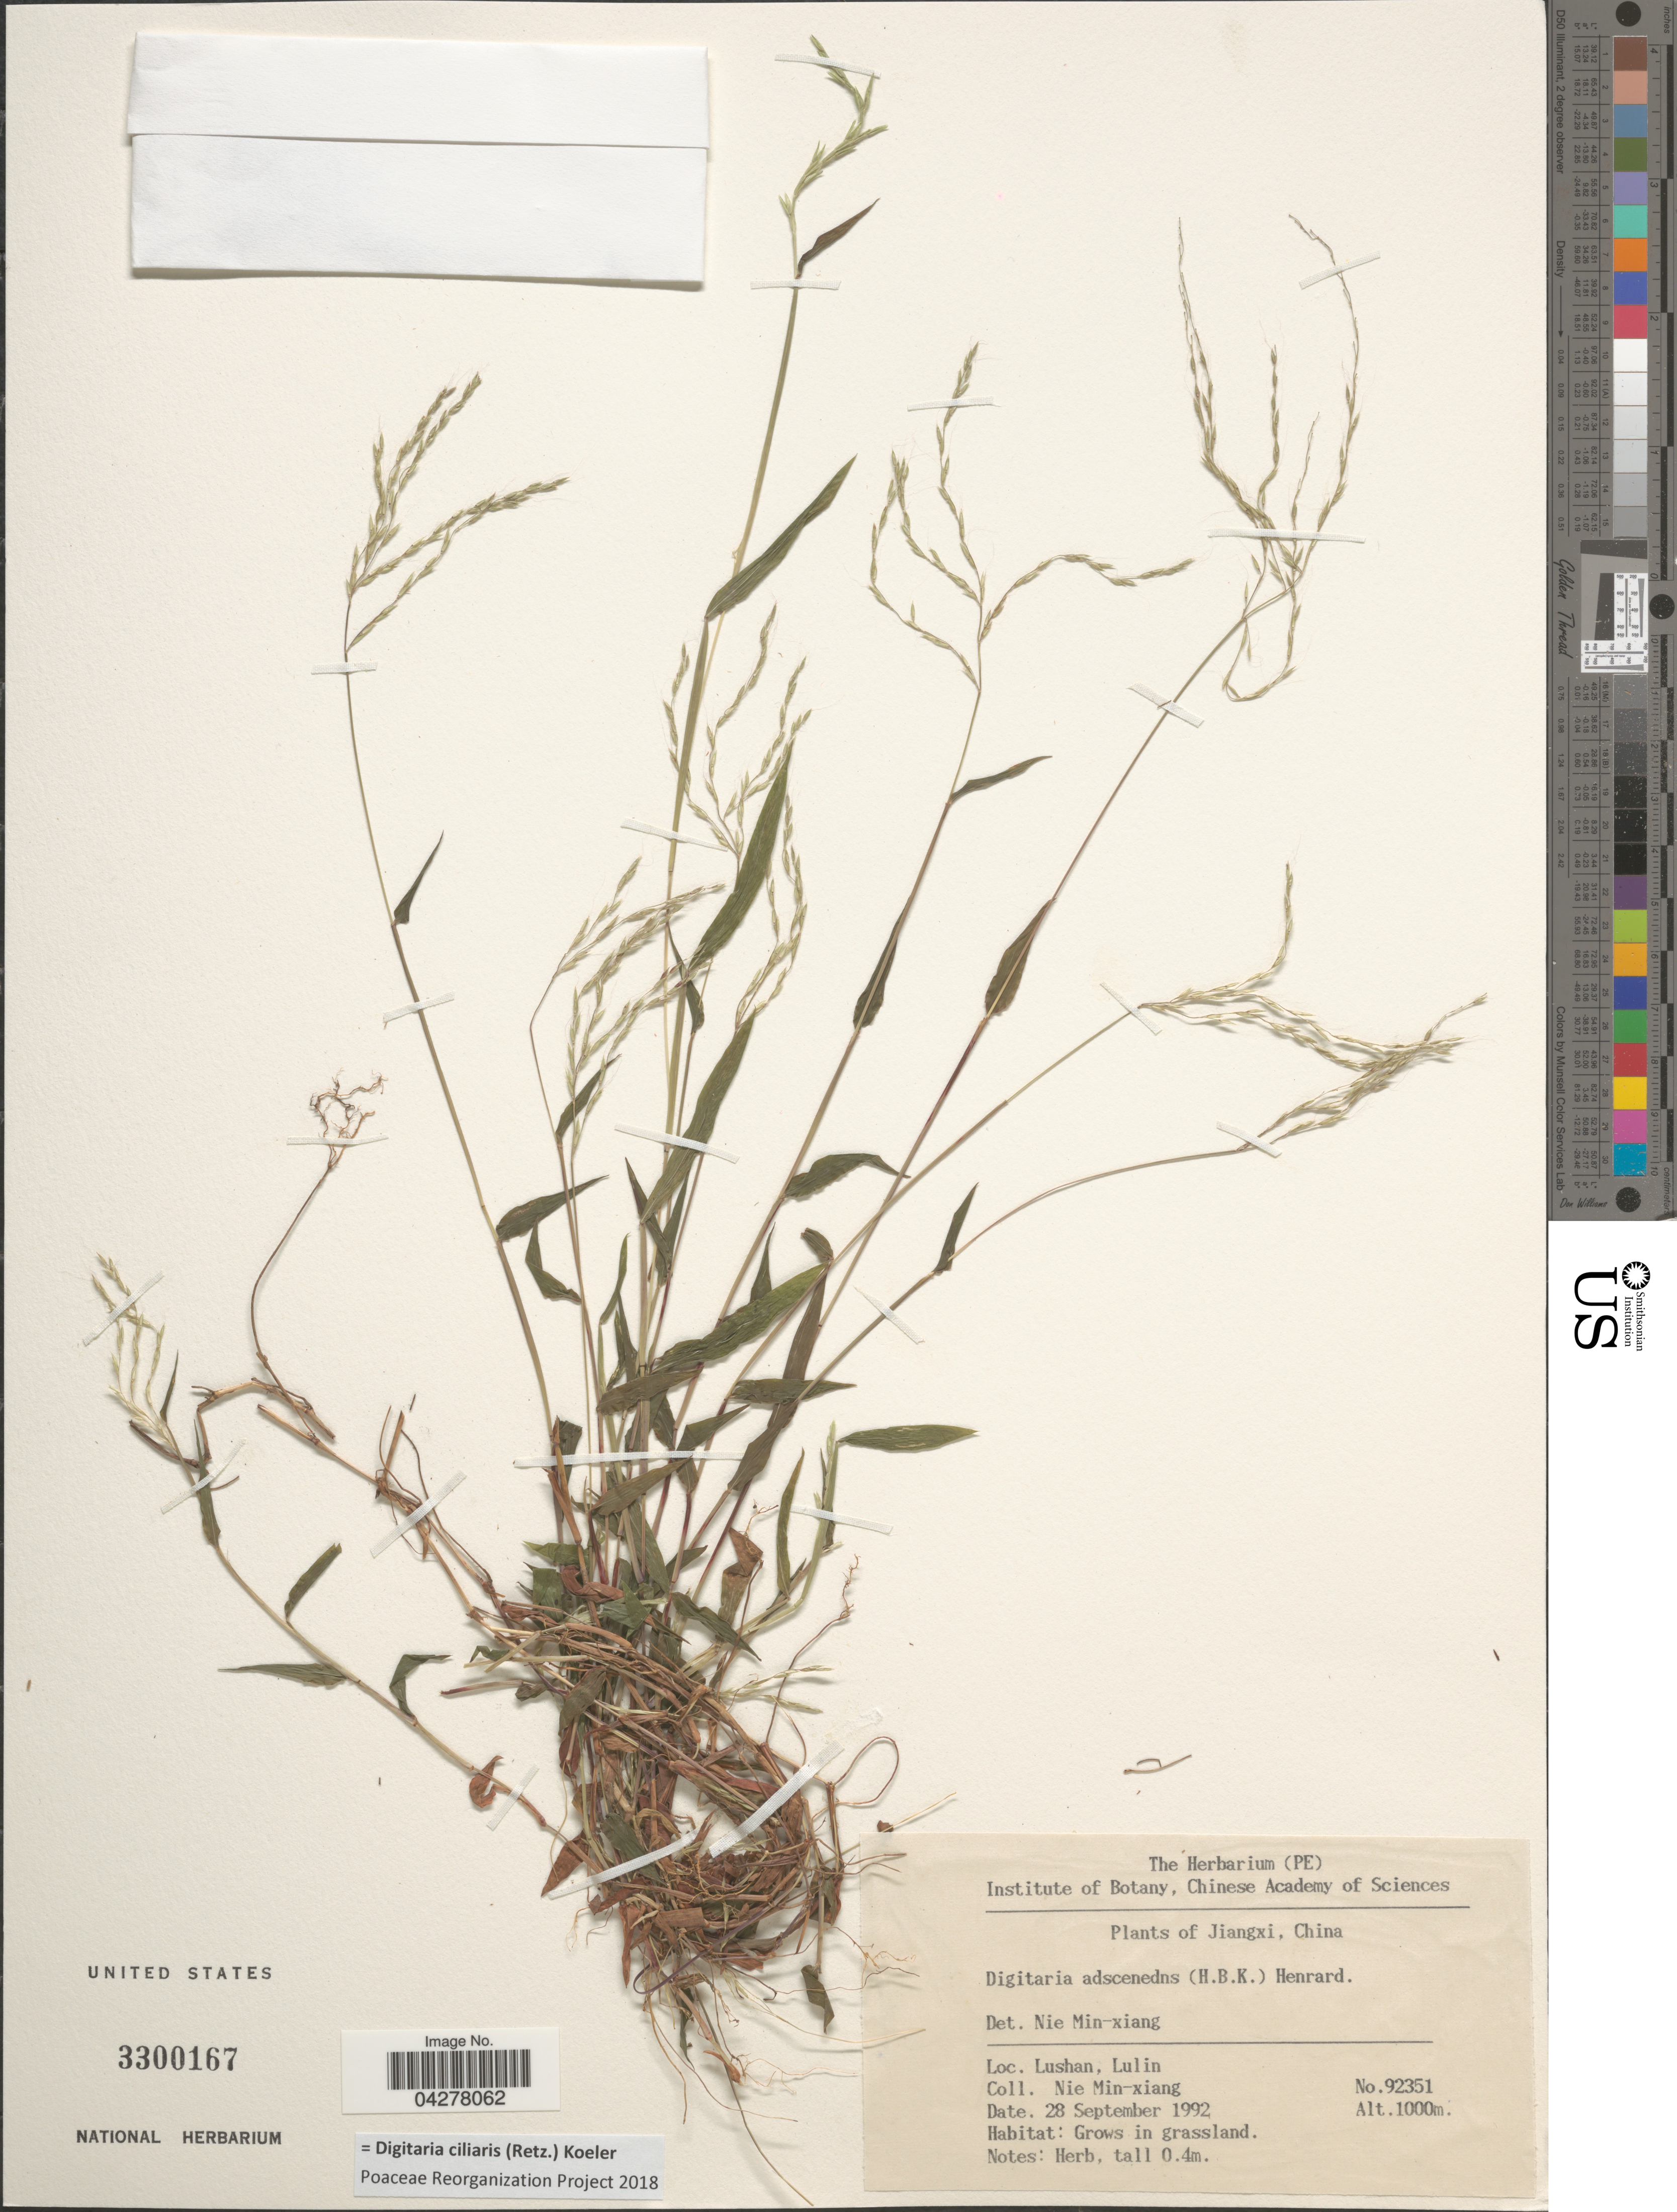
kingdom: Plantae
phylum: Tracheophyta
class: Liliopsida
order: Poales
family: Poaceae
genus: Digitaria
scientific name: Digitaria ciliaris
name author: (Retz.) Koeler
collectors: M. Nie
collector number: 92351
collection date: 1992-09-28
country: China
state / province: Jiangxi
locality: Lushan, Lulin. Grows in grassland.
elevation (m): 1000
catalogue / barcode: US 3300167